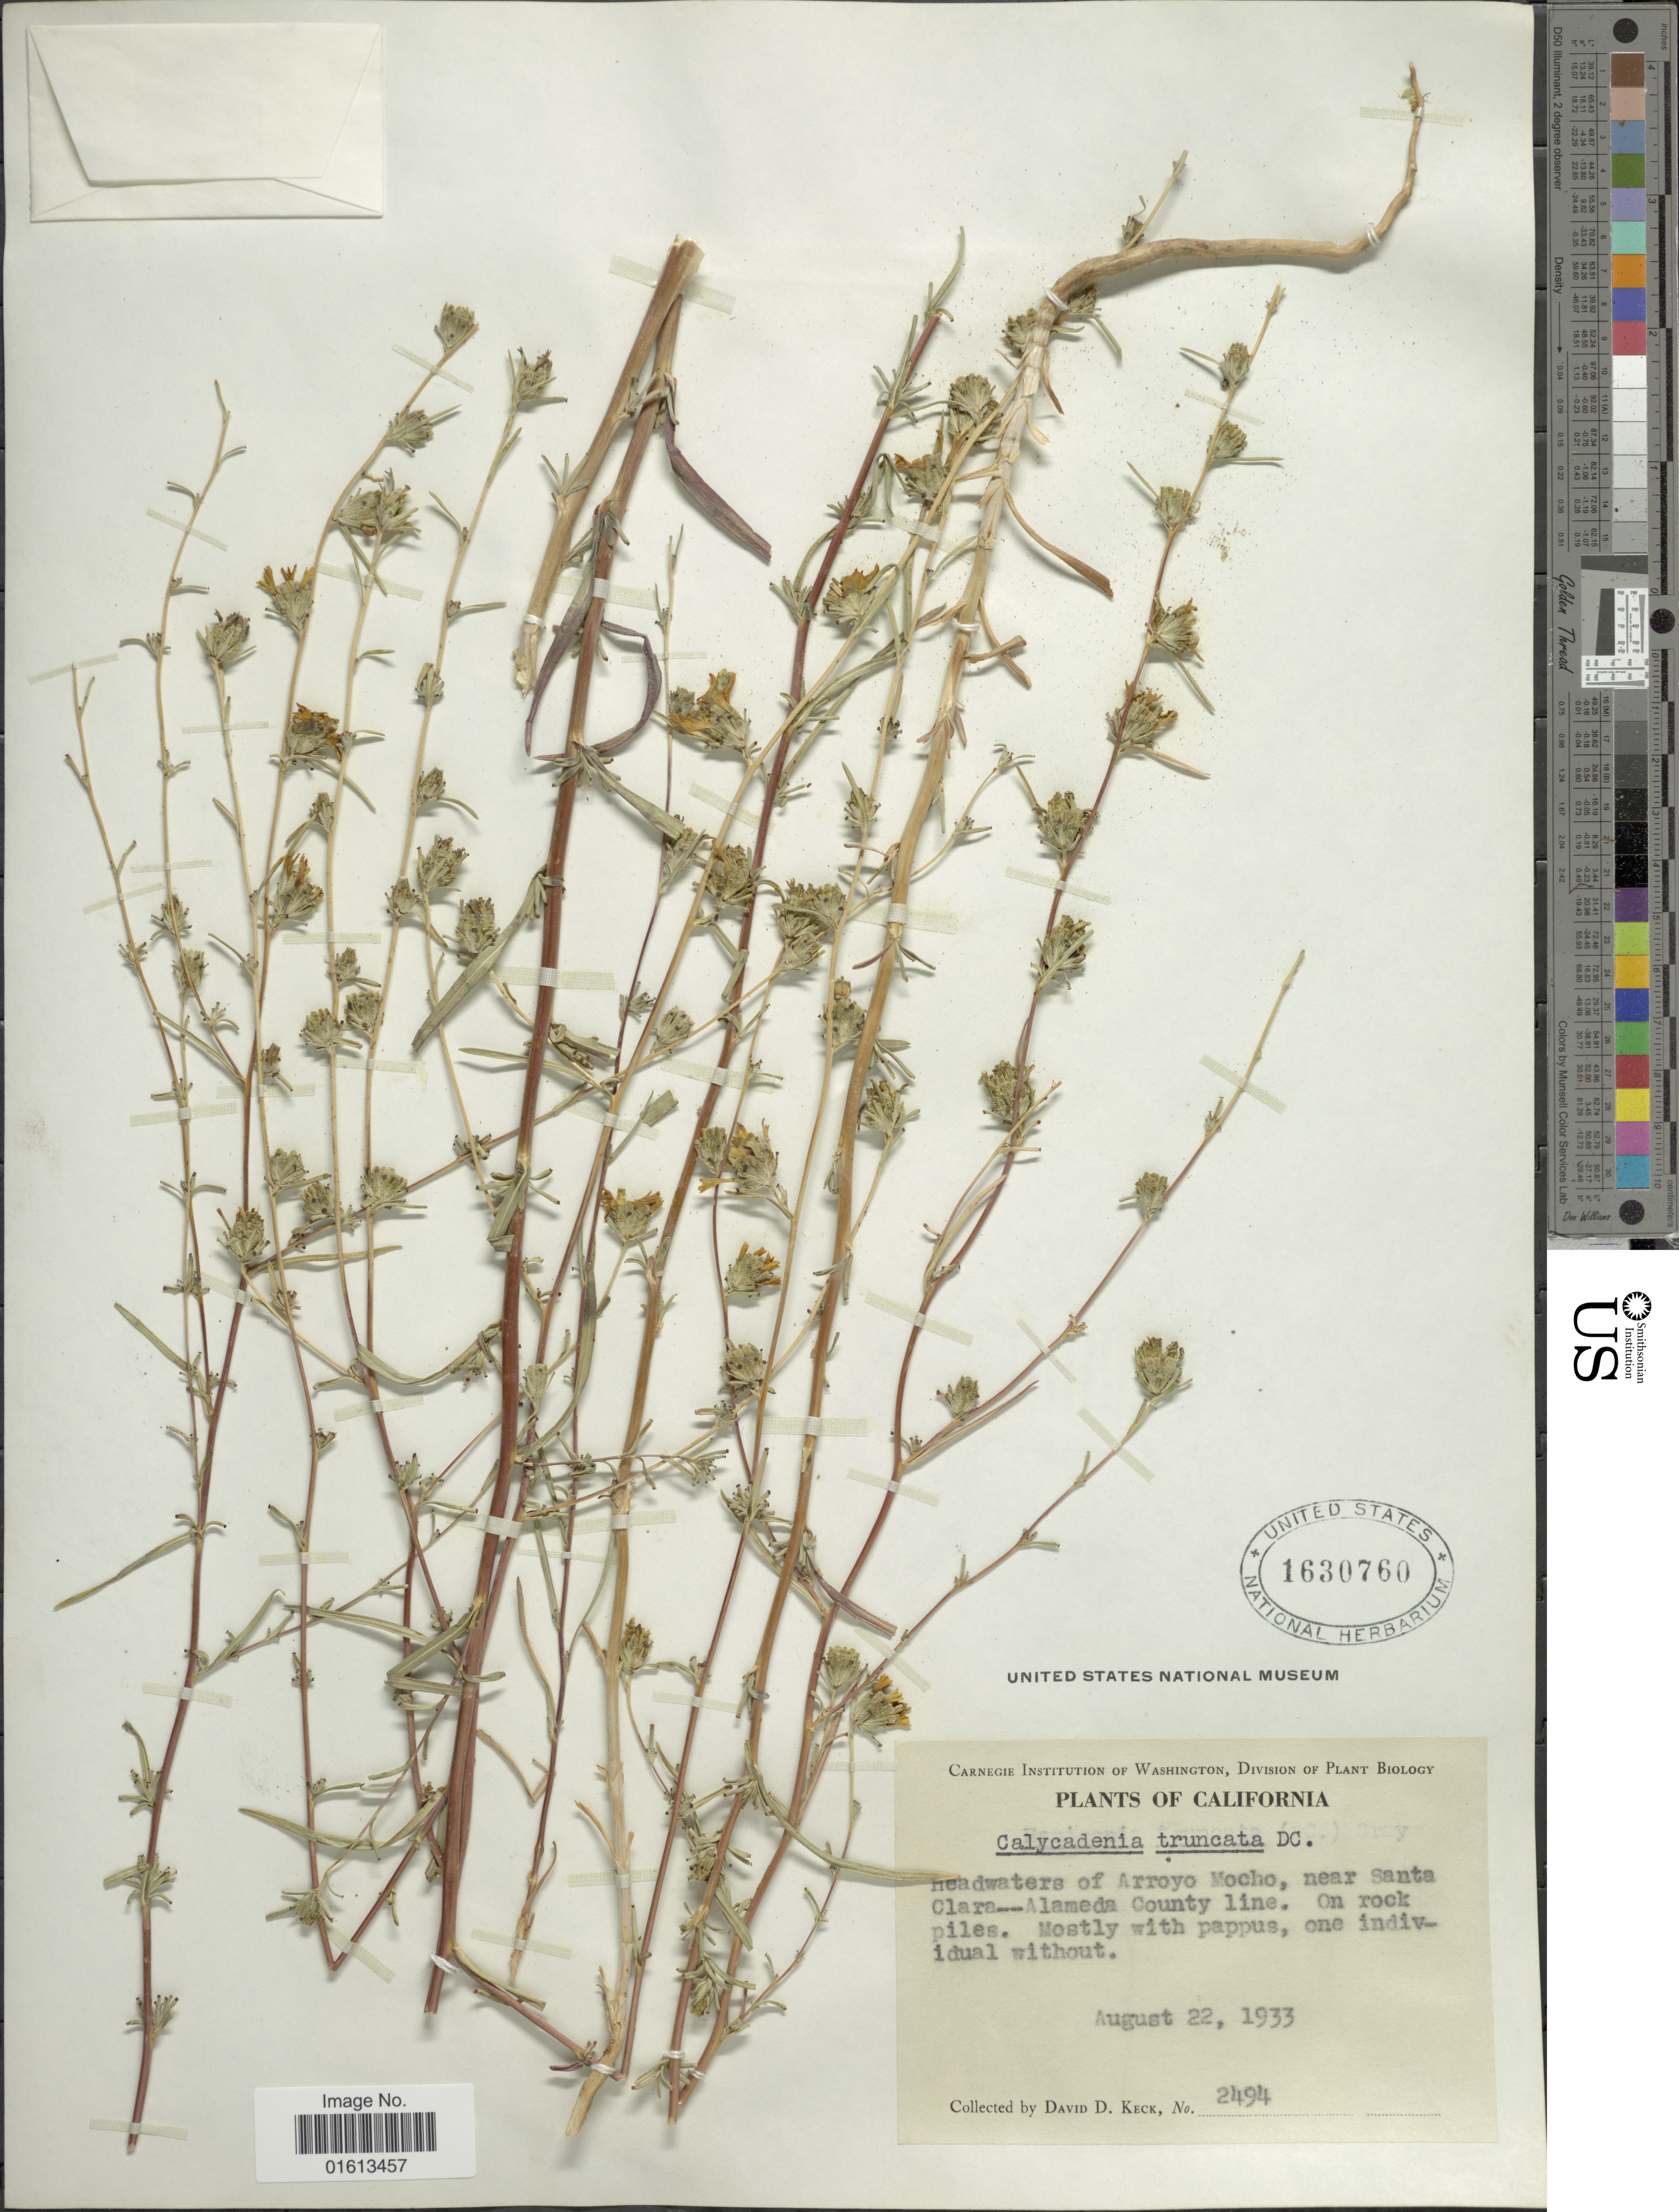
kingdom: Plantae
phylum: Tracheophyta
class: Magnoliopsida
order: Asterales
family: Asteraceae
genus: Calycadenia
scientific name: Calycadenia truncata subsp. truncata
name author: DC.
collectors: D. D. Keck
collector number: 2494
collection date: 1933-08-22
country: United States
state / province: California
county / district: Alameda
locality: Headwaters of Arroyo Mocho, near Santa Clara, Alamada County line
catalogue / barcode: US 1630760